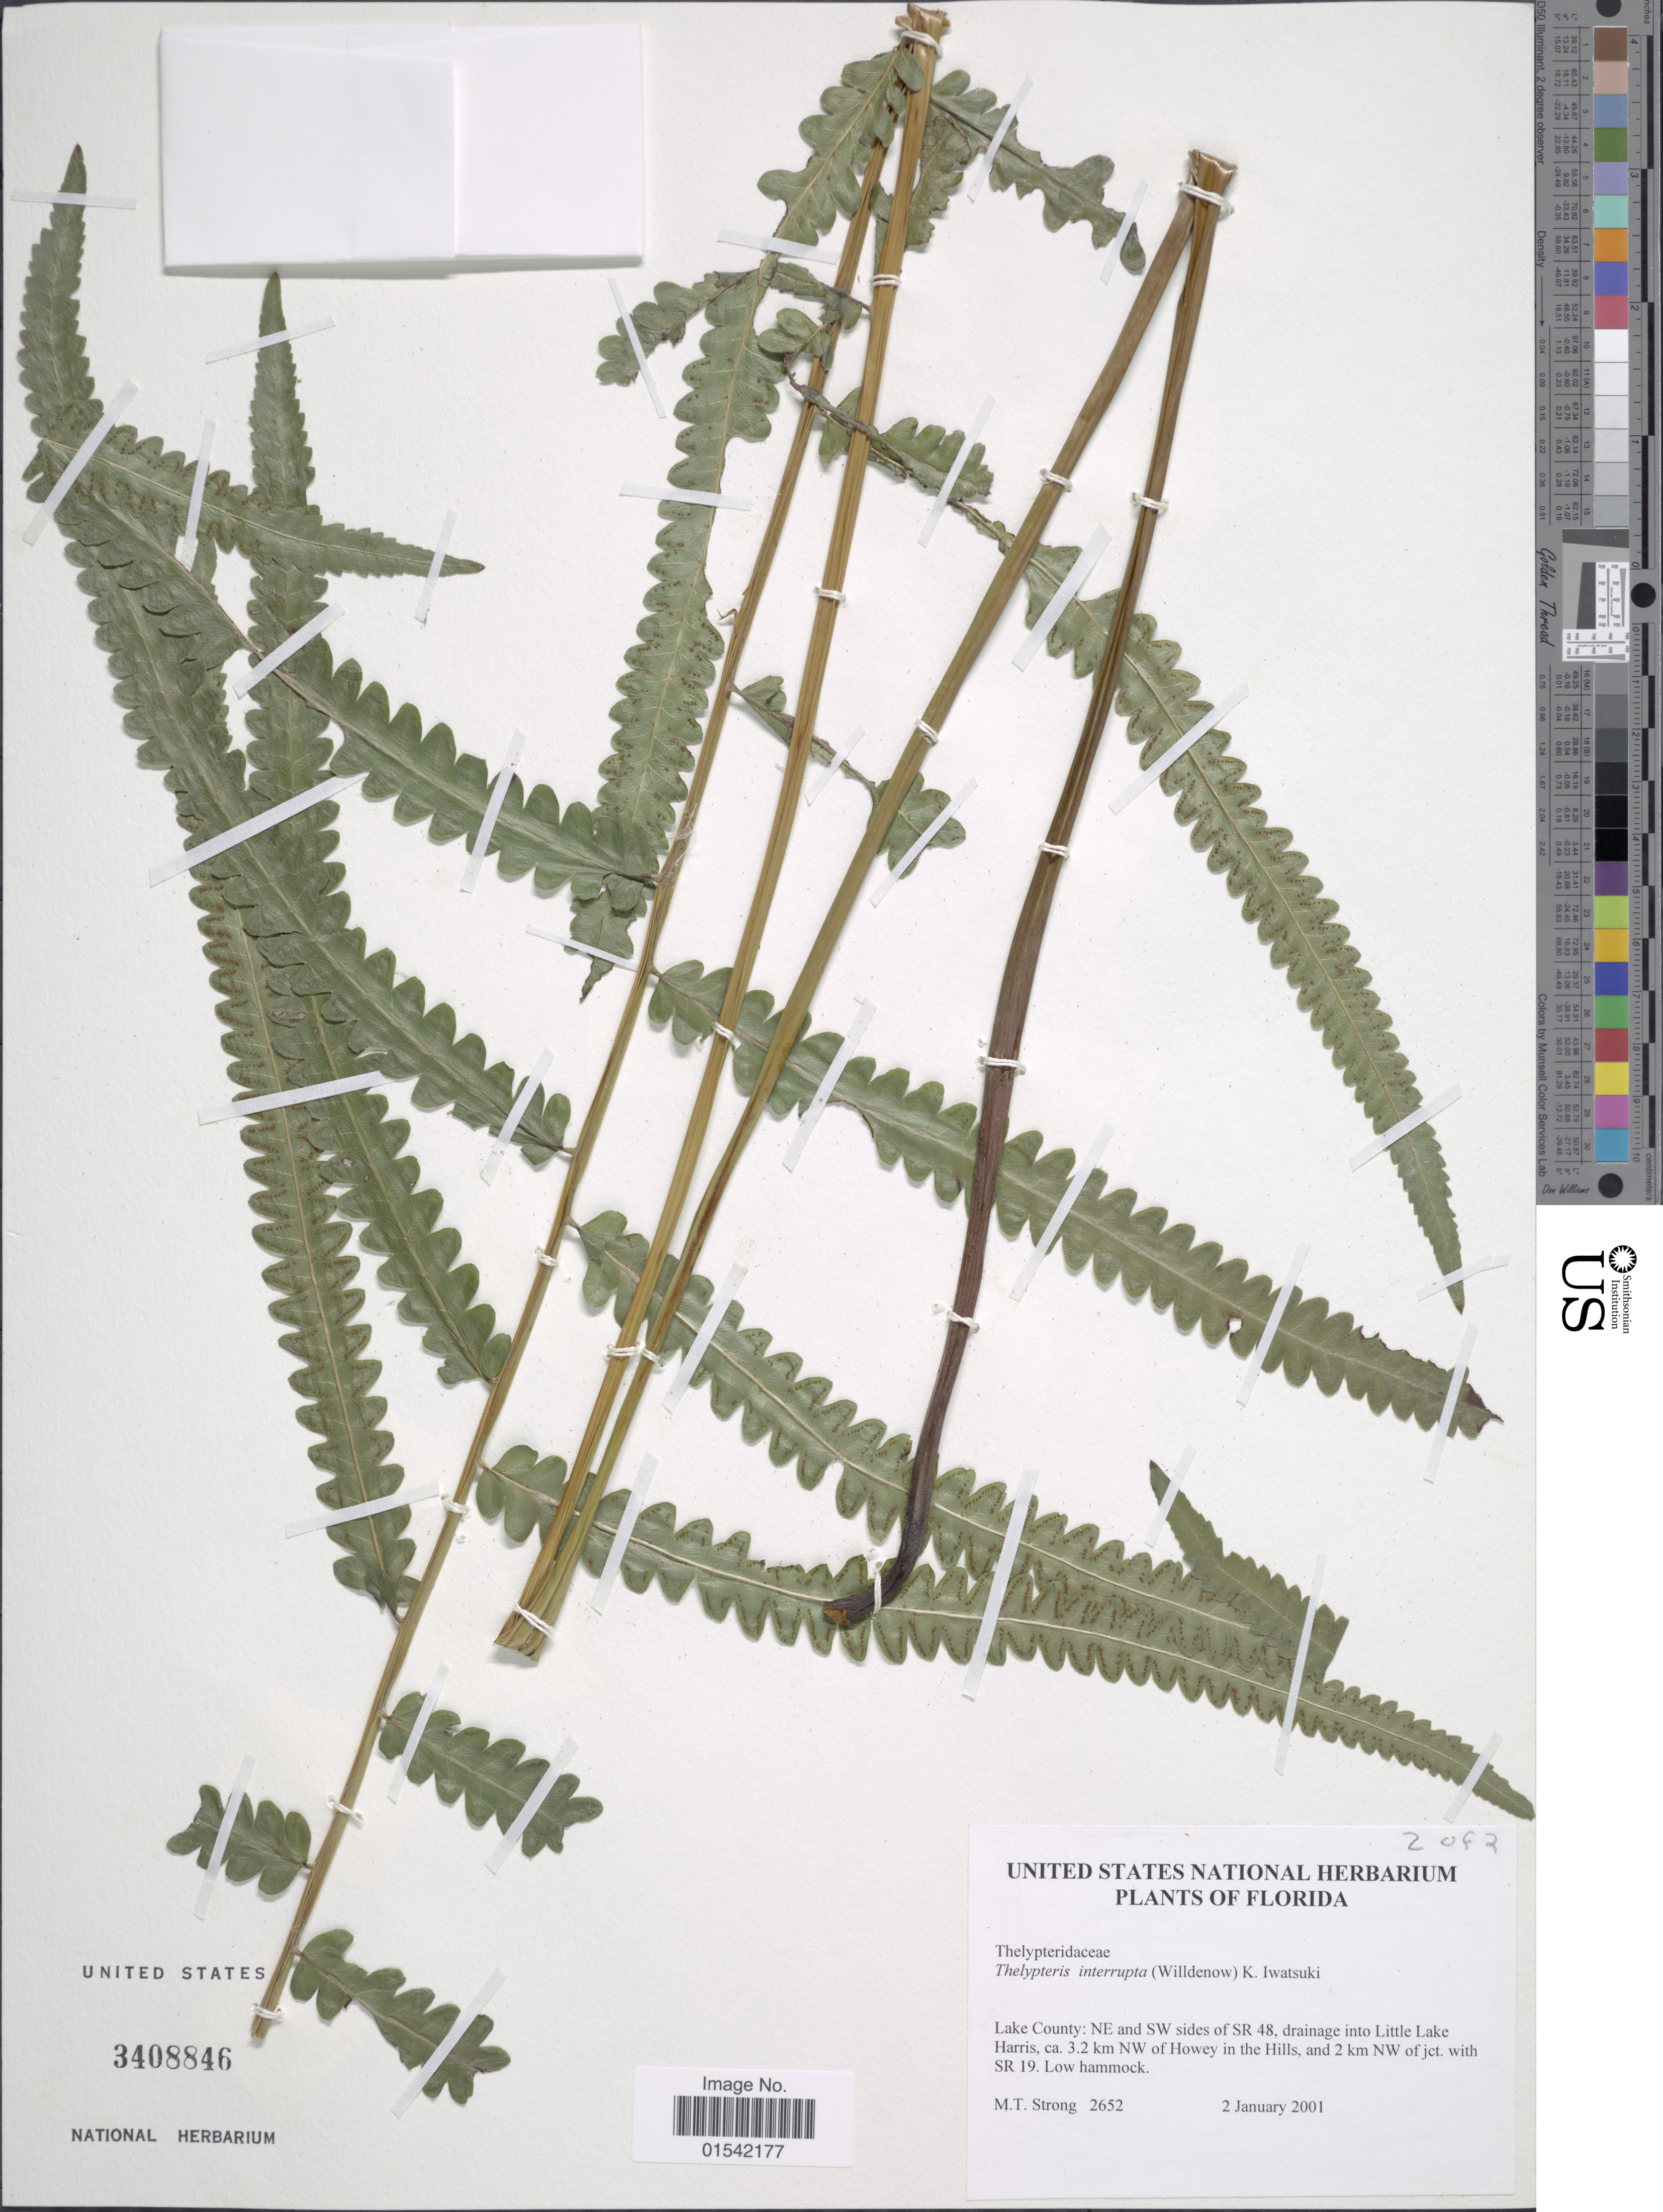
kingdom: Plantae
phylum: Tracheophyta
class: Polypodiopsida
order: Polypodiales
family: Thelypteridaceae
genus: Cyclosorus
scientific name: Cyclosorus sp.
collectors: M. T. Strong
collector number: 2652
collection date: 2001-01-02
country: United States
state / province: Florida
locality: Lake County: NE and SW sides of SR 48, drainage into Little Lake Harris, ca. 3.2 km NW of Howey in the Hills, and 2 km NW of jct. with SR 19. Low hammock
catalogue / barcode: US 3408846